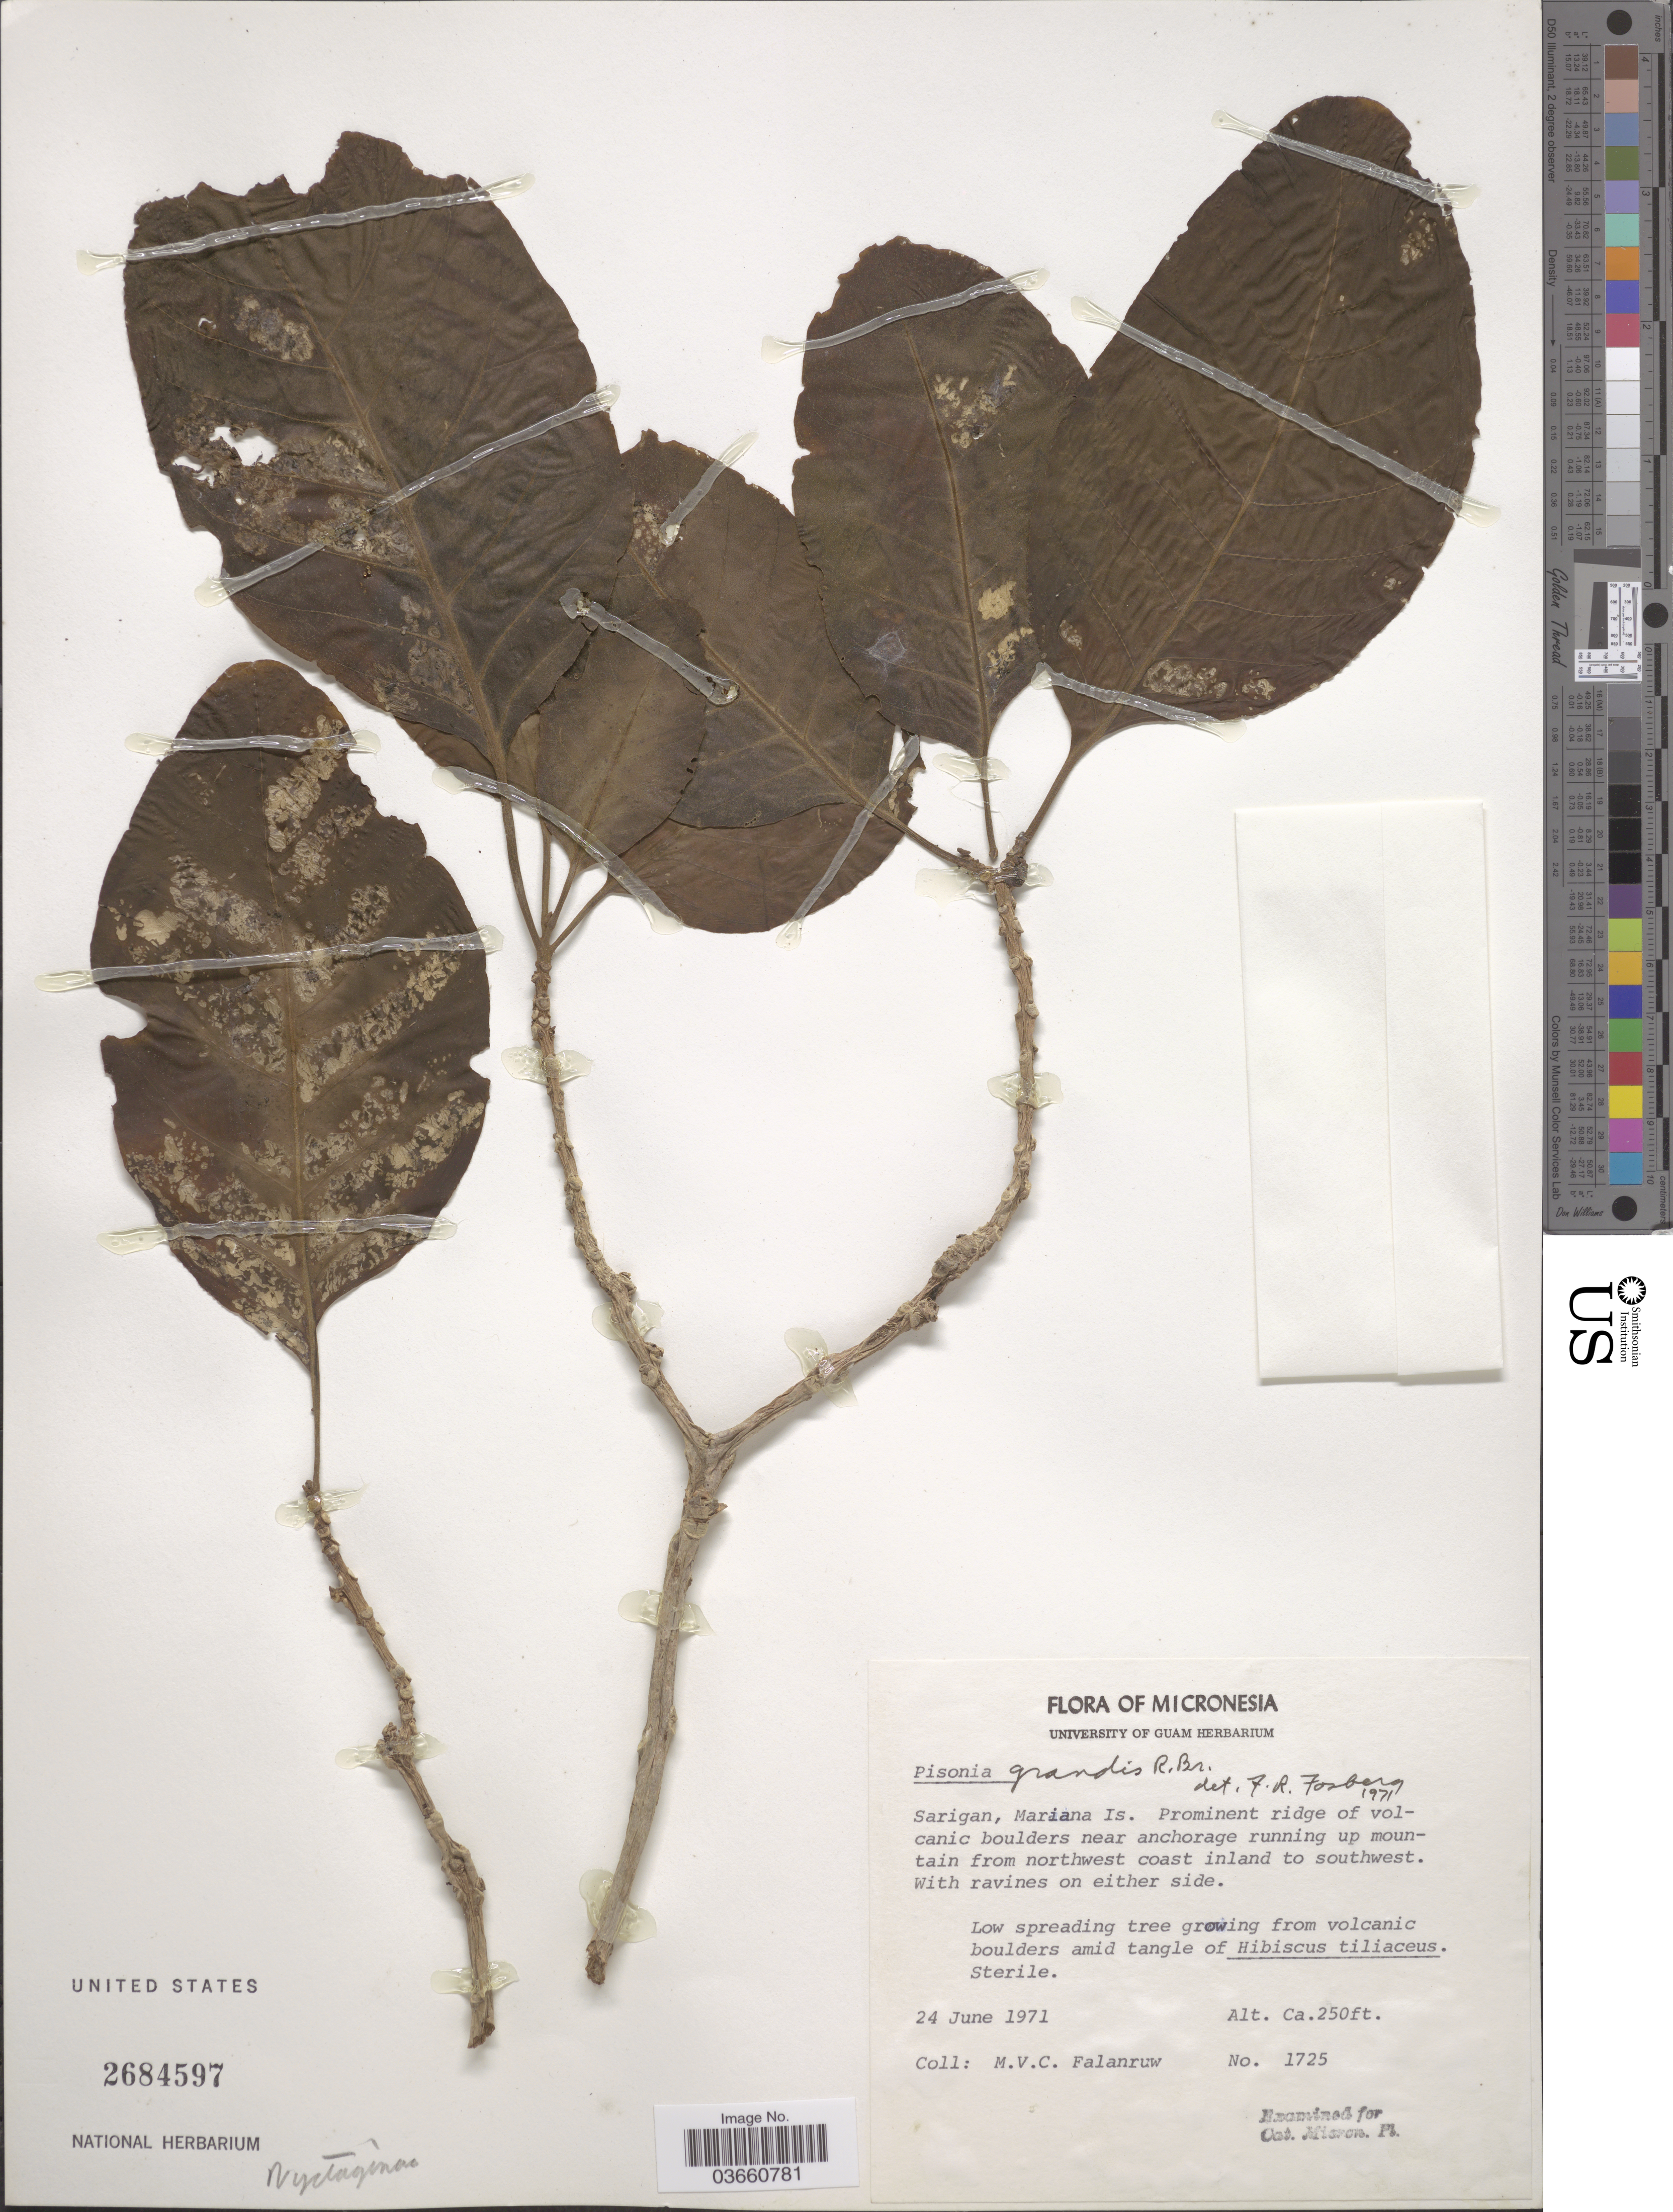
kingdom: Plantae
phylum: Tracheophyta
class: Magnoliopsida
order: Caryophyllales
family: Nyctaginaceae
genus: Pisonia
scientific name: Pisonia grandis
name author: R. Br.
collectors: M. V. Falanruw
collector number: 1725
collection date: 1971-06-24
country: Northern Mariana Islands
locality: Micronesia. Sarigan, Mariana Is.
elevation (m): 76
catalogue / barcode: US 2684597